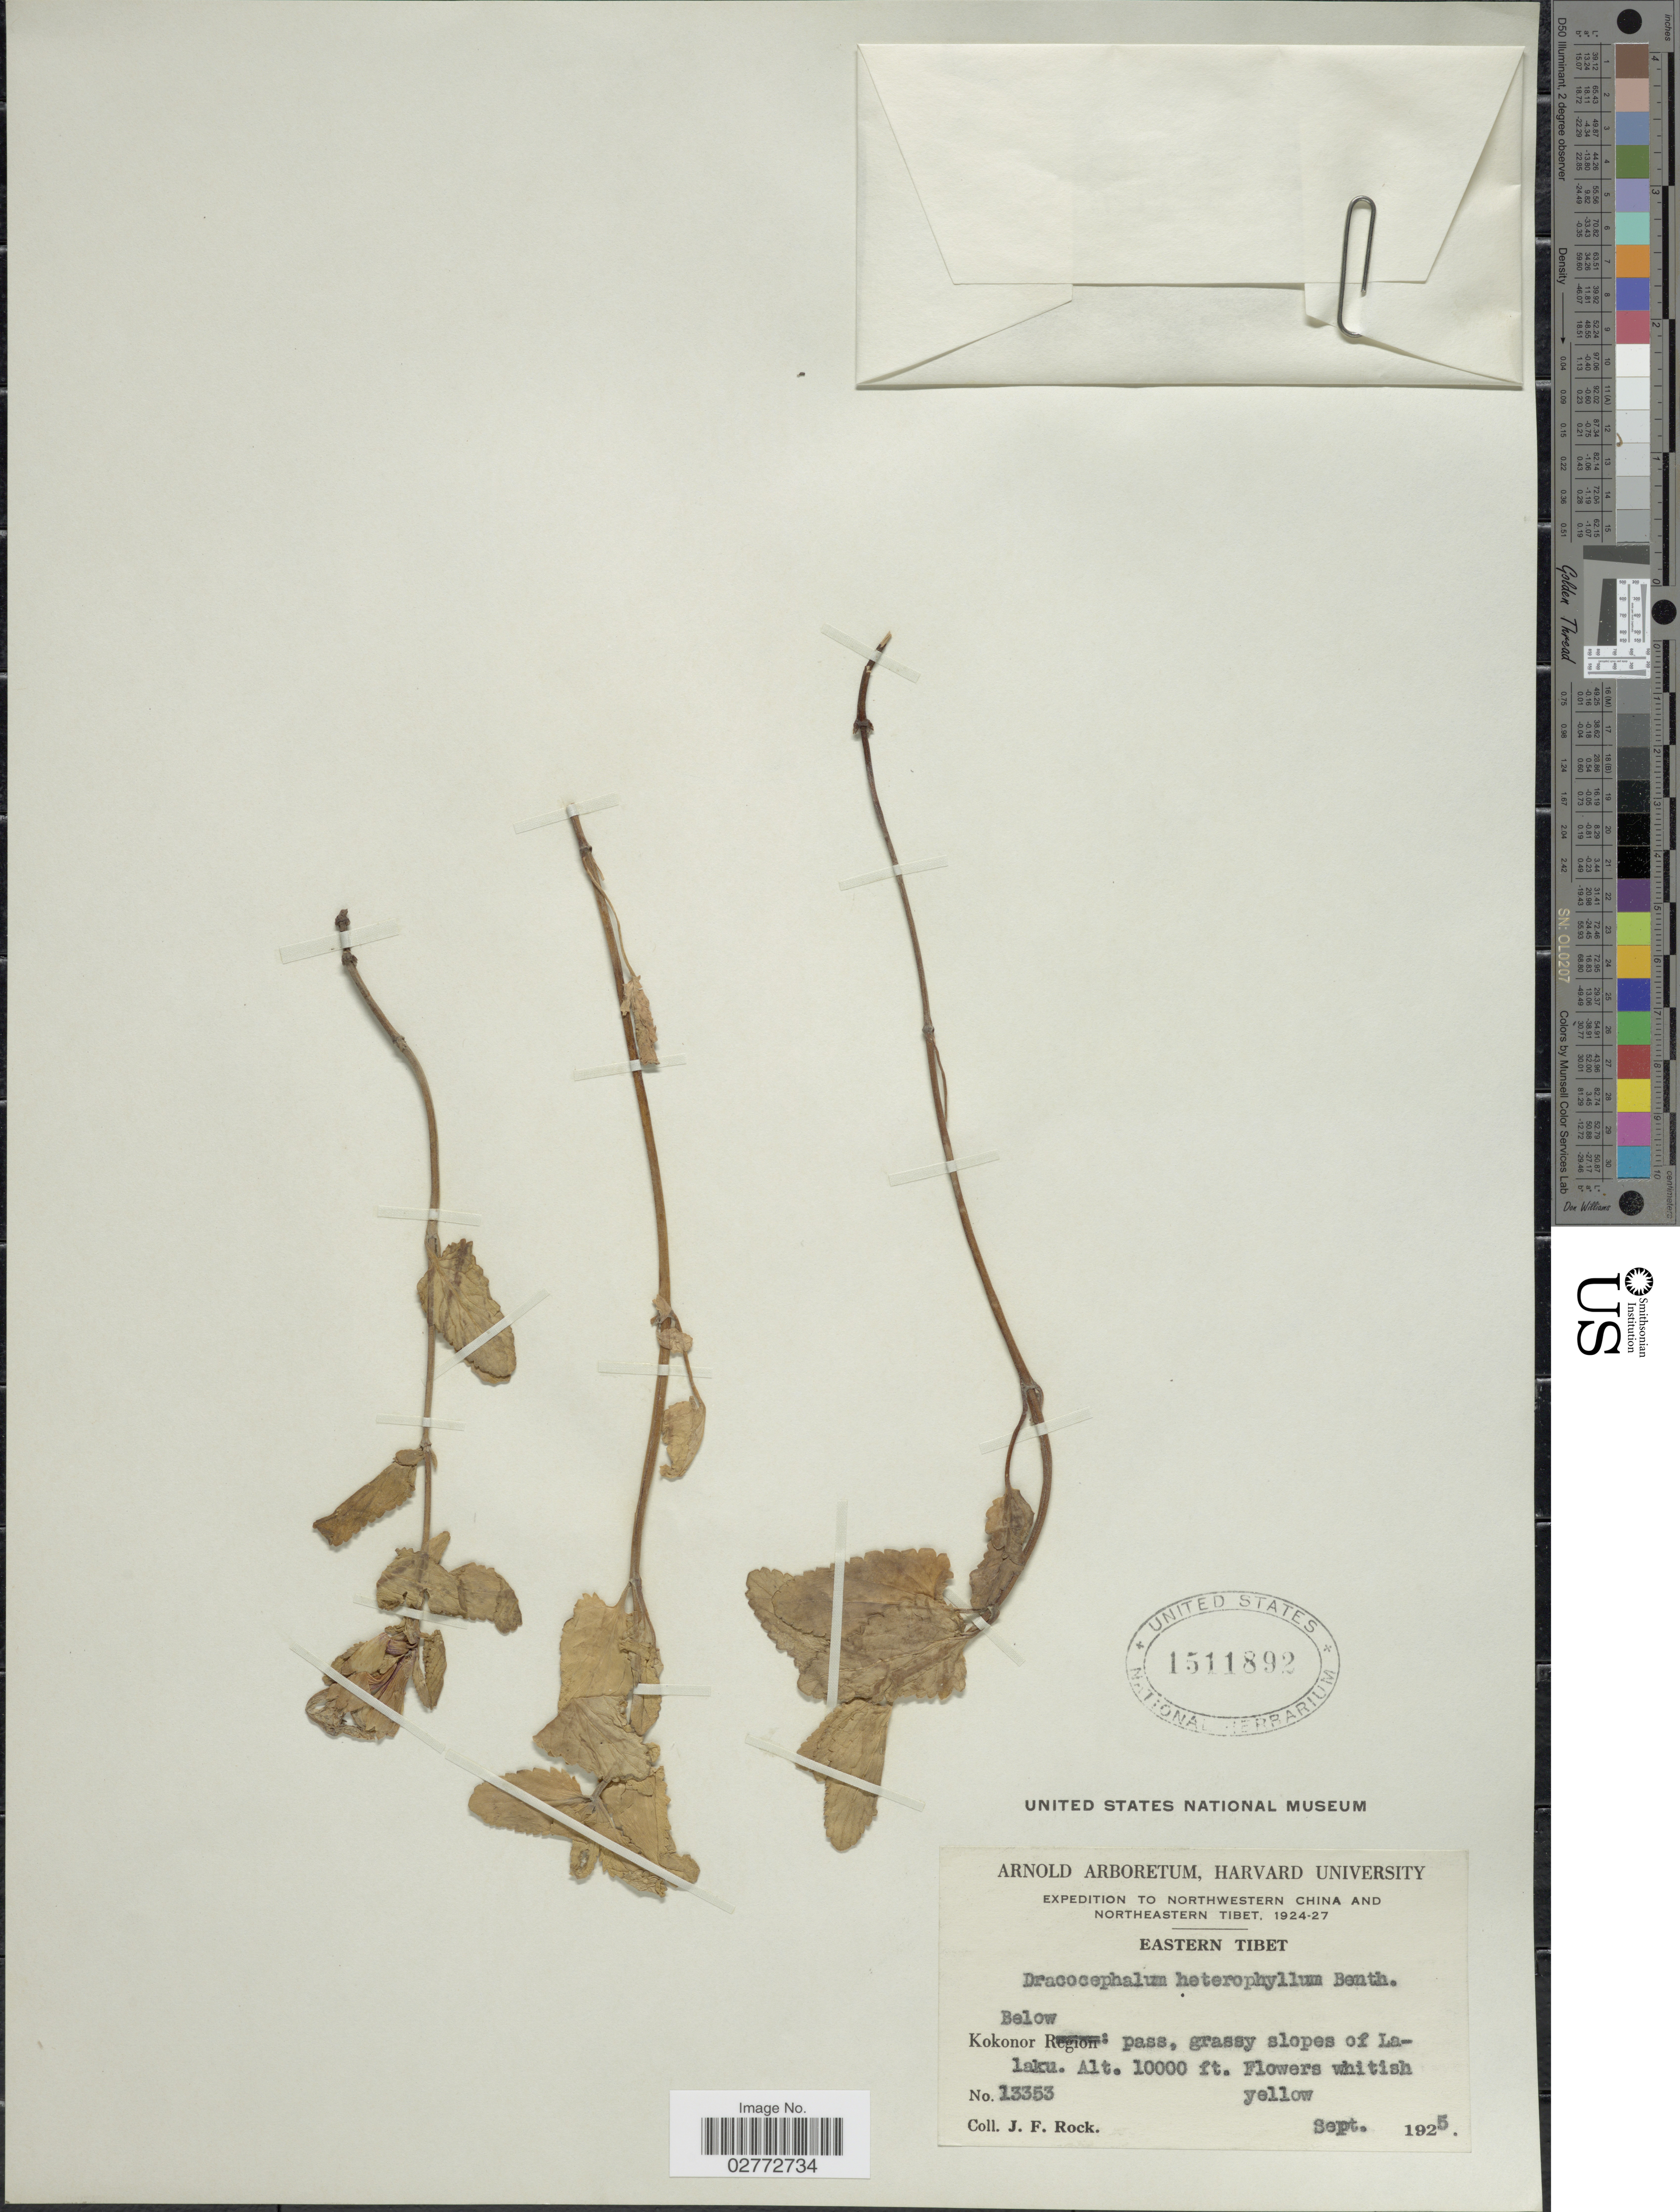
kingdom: Plantae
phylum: Tracheophyta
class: Magnoliopsida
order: Lamiales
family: Lamiaceae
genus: Dracocephalum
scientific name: Dracocephalum heterophyllum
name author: Benth.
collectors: J. Rock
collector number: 13353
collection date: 1925-09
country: China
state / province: Xizang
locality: Northwestern China and Northeastern Tibet. Eastern Tibet. Kokonor Below: pass, grassy slopes of Lalaku.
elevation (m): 3048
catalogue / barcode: US 1511892